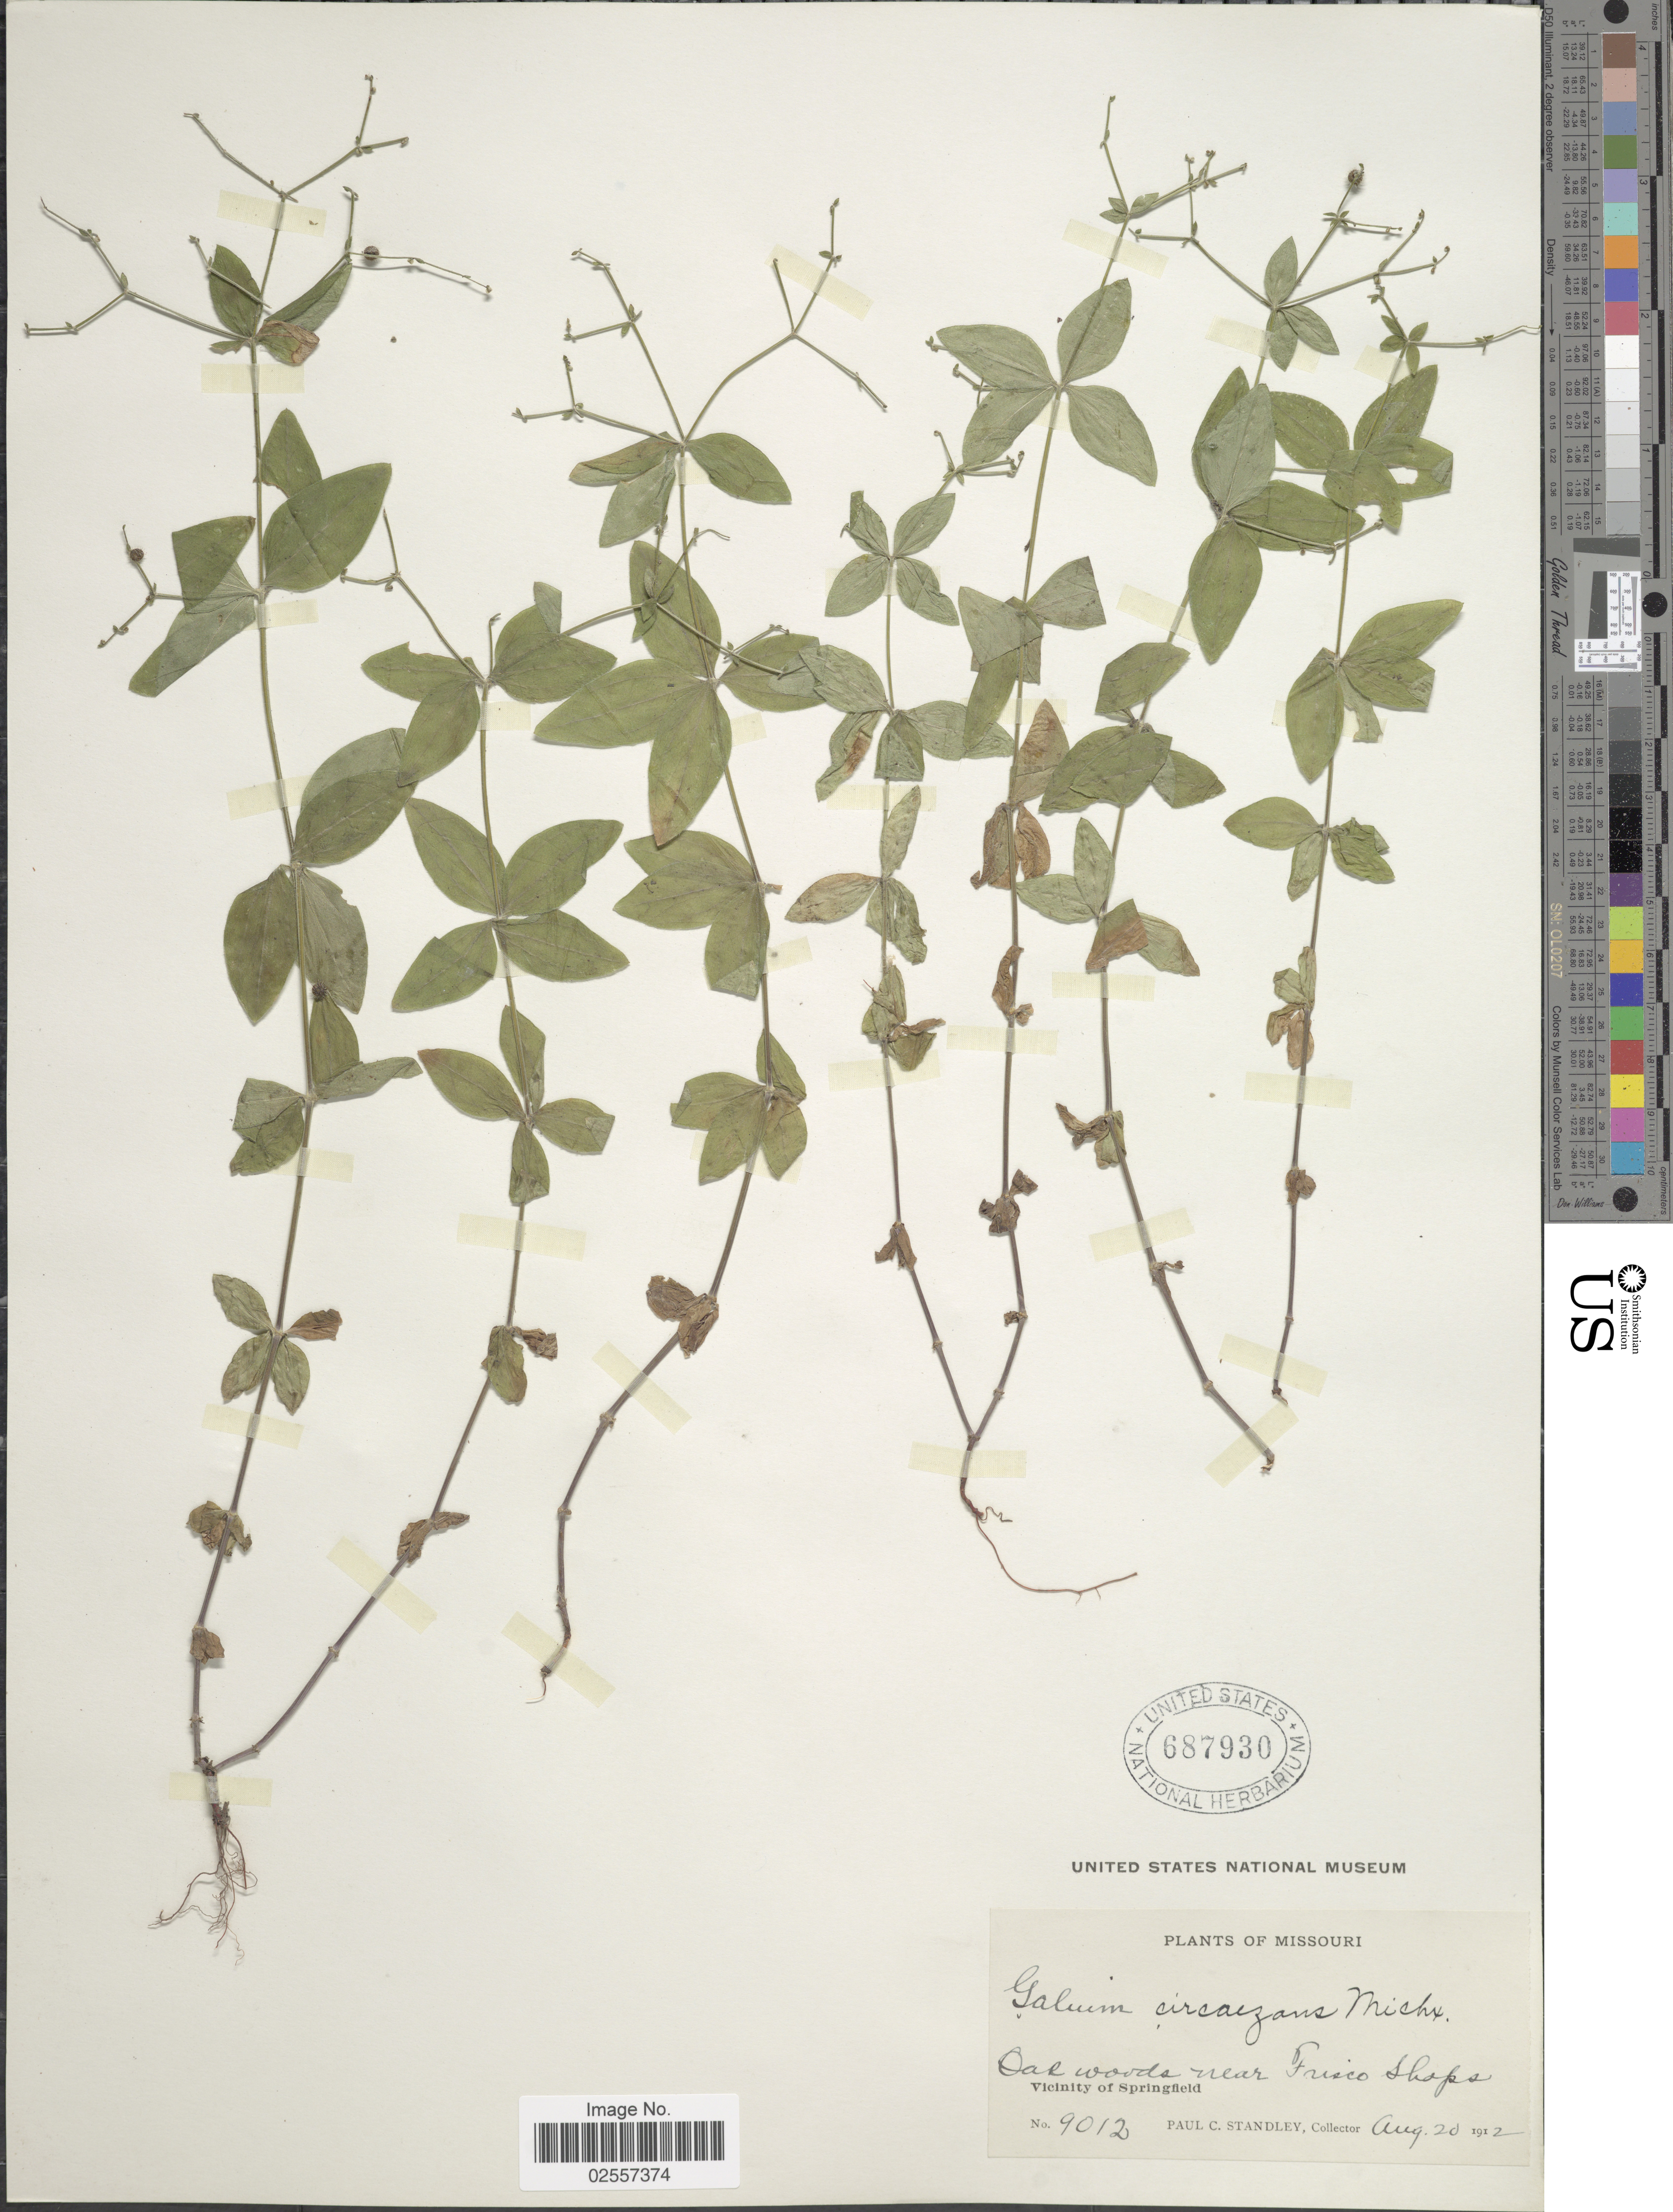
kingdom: Plantae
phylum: Tracheophyta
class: Magnoliopsida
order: Gentianales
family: Rubiaceae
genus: Galium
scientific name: Galium circaezans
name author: Michx.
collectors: P. C. Standley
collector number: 9012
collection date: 1912-08-20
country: United States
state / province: Missouri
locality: Oak woods near Frisco Shops. Vicinity of Springfield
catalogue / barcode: US 687930